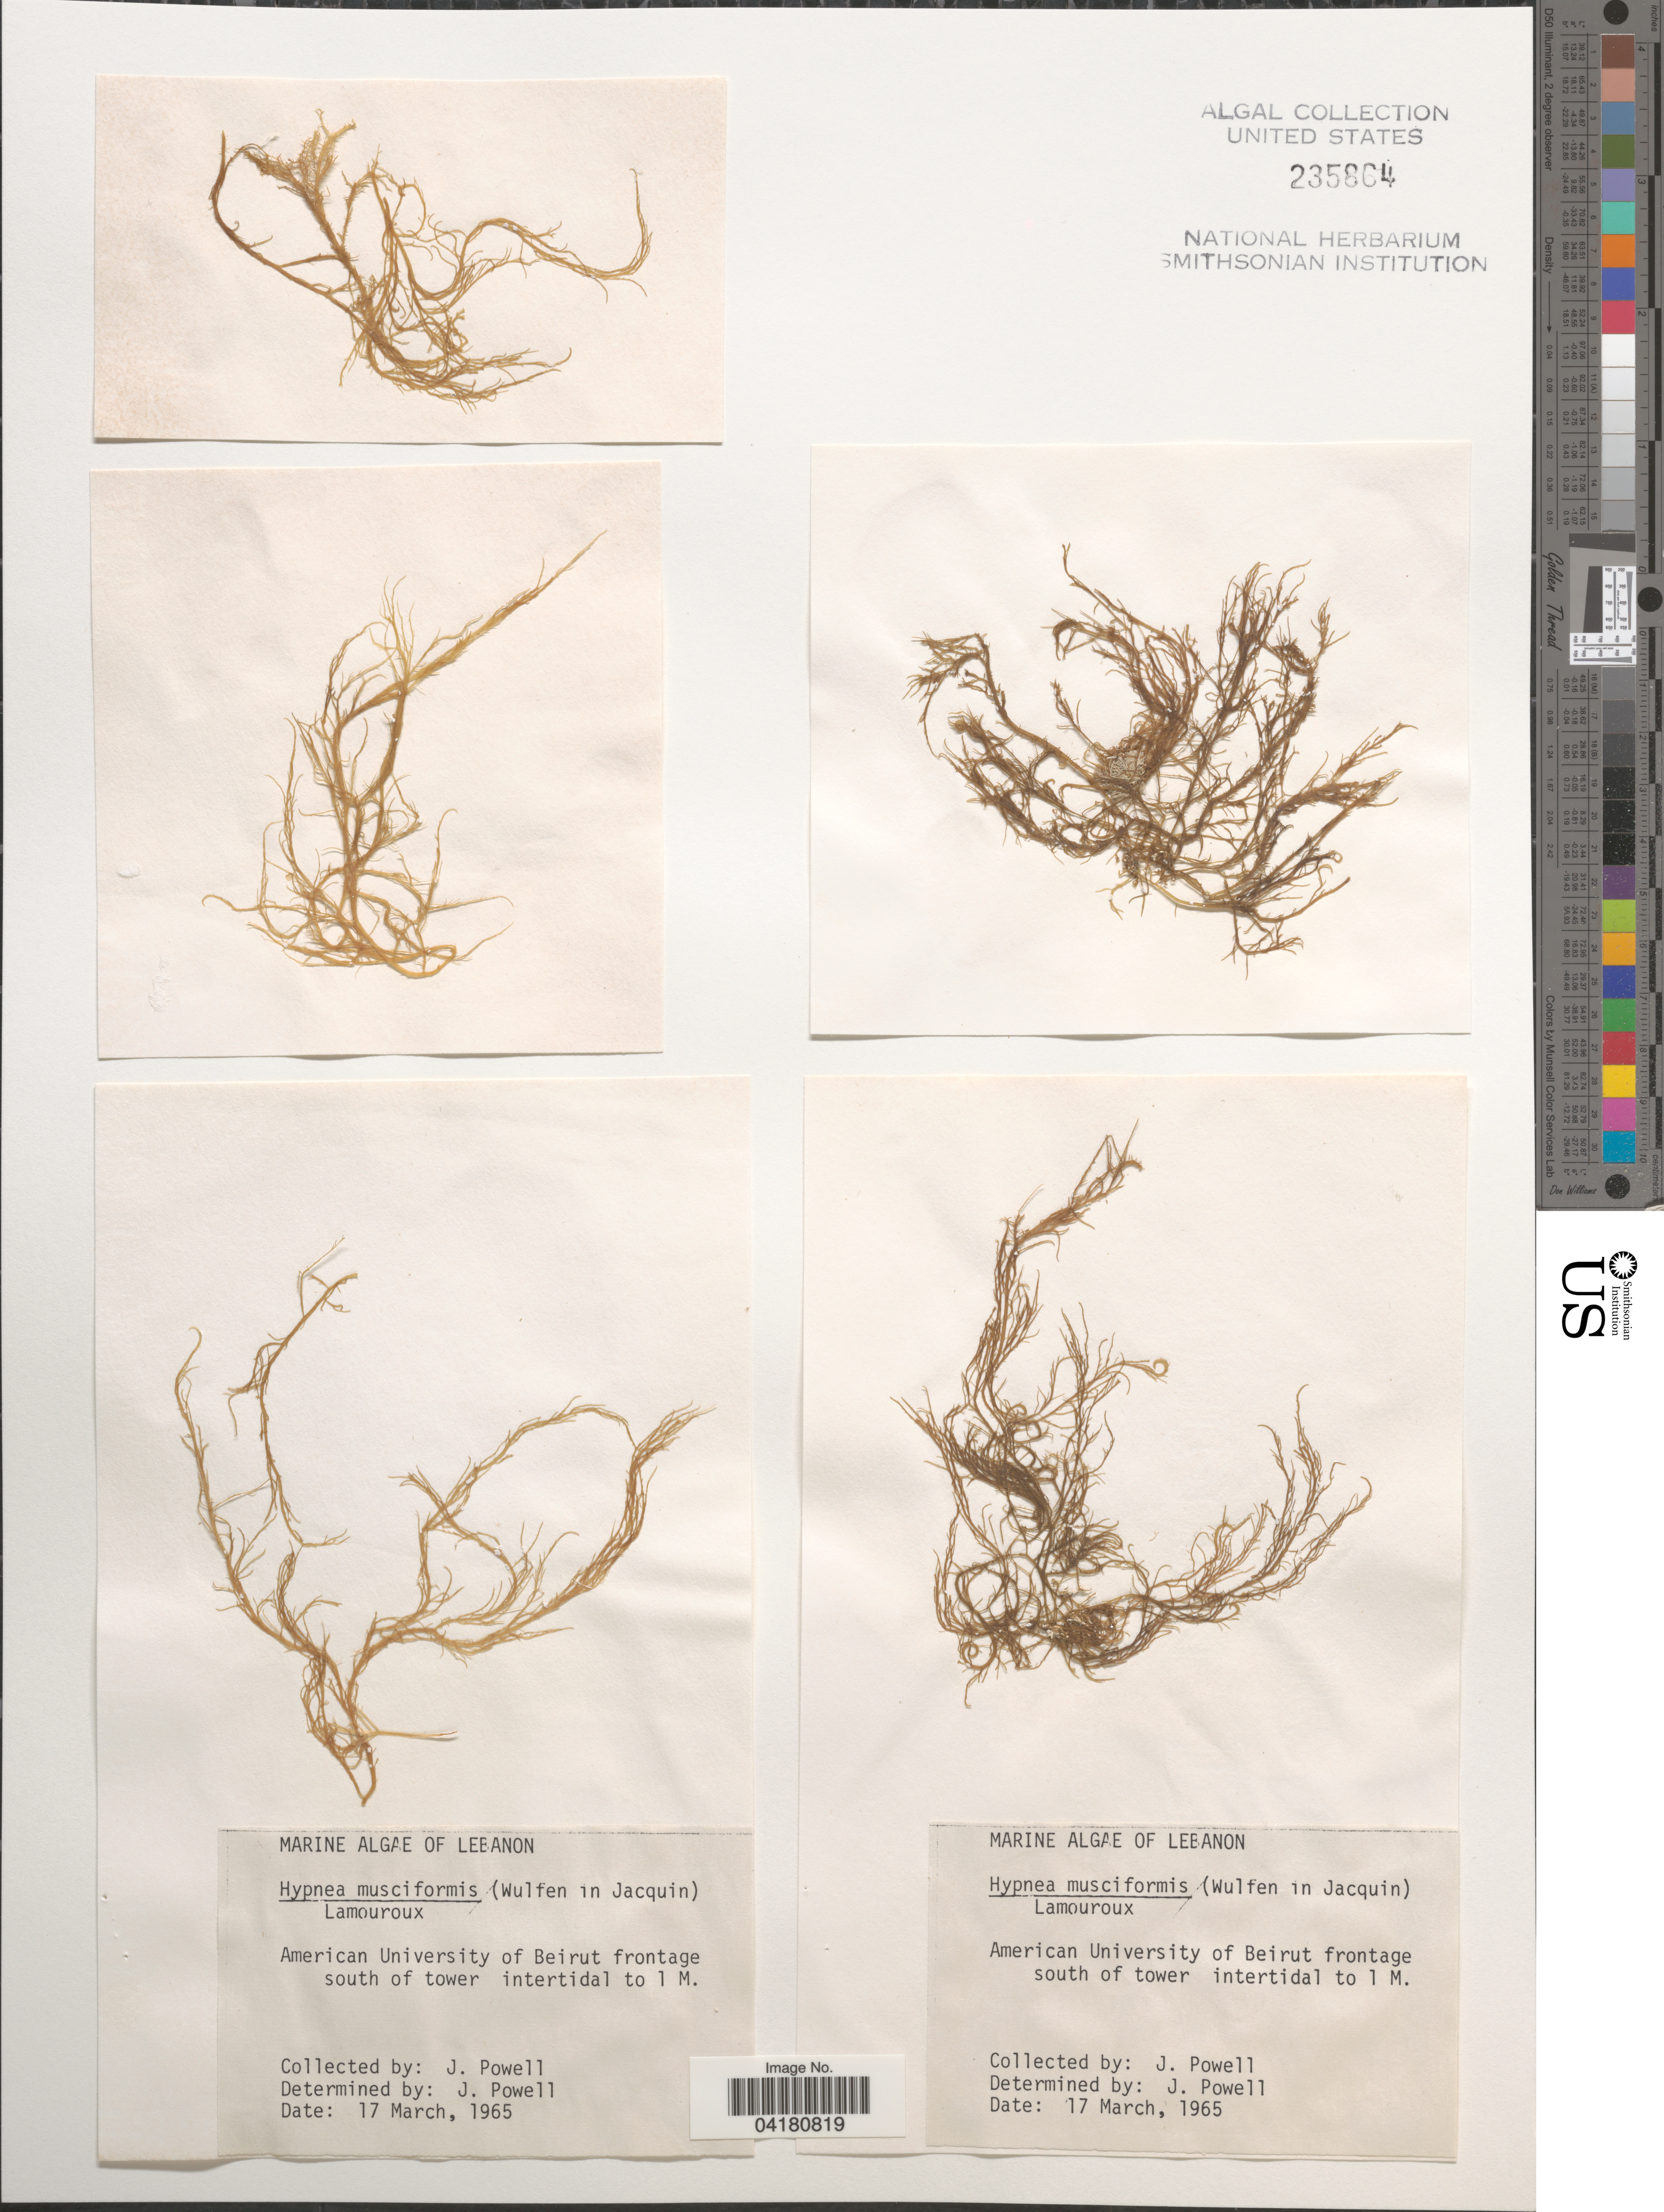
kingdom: Plantae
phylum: Rhodophyta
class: Florideophyceae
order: Gigartinales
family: Cystocloniaceae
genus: Hypnea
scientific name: Hypnea musciformis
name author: (Wulfen) J.V.Lamouroux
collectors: J. Powell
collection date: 1965-03-17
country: Lebanon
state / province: Beyrouth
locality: American University of Beirut frontage south of tower intertidal to 1 M.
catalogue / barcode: US 235864